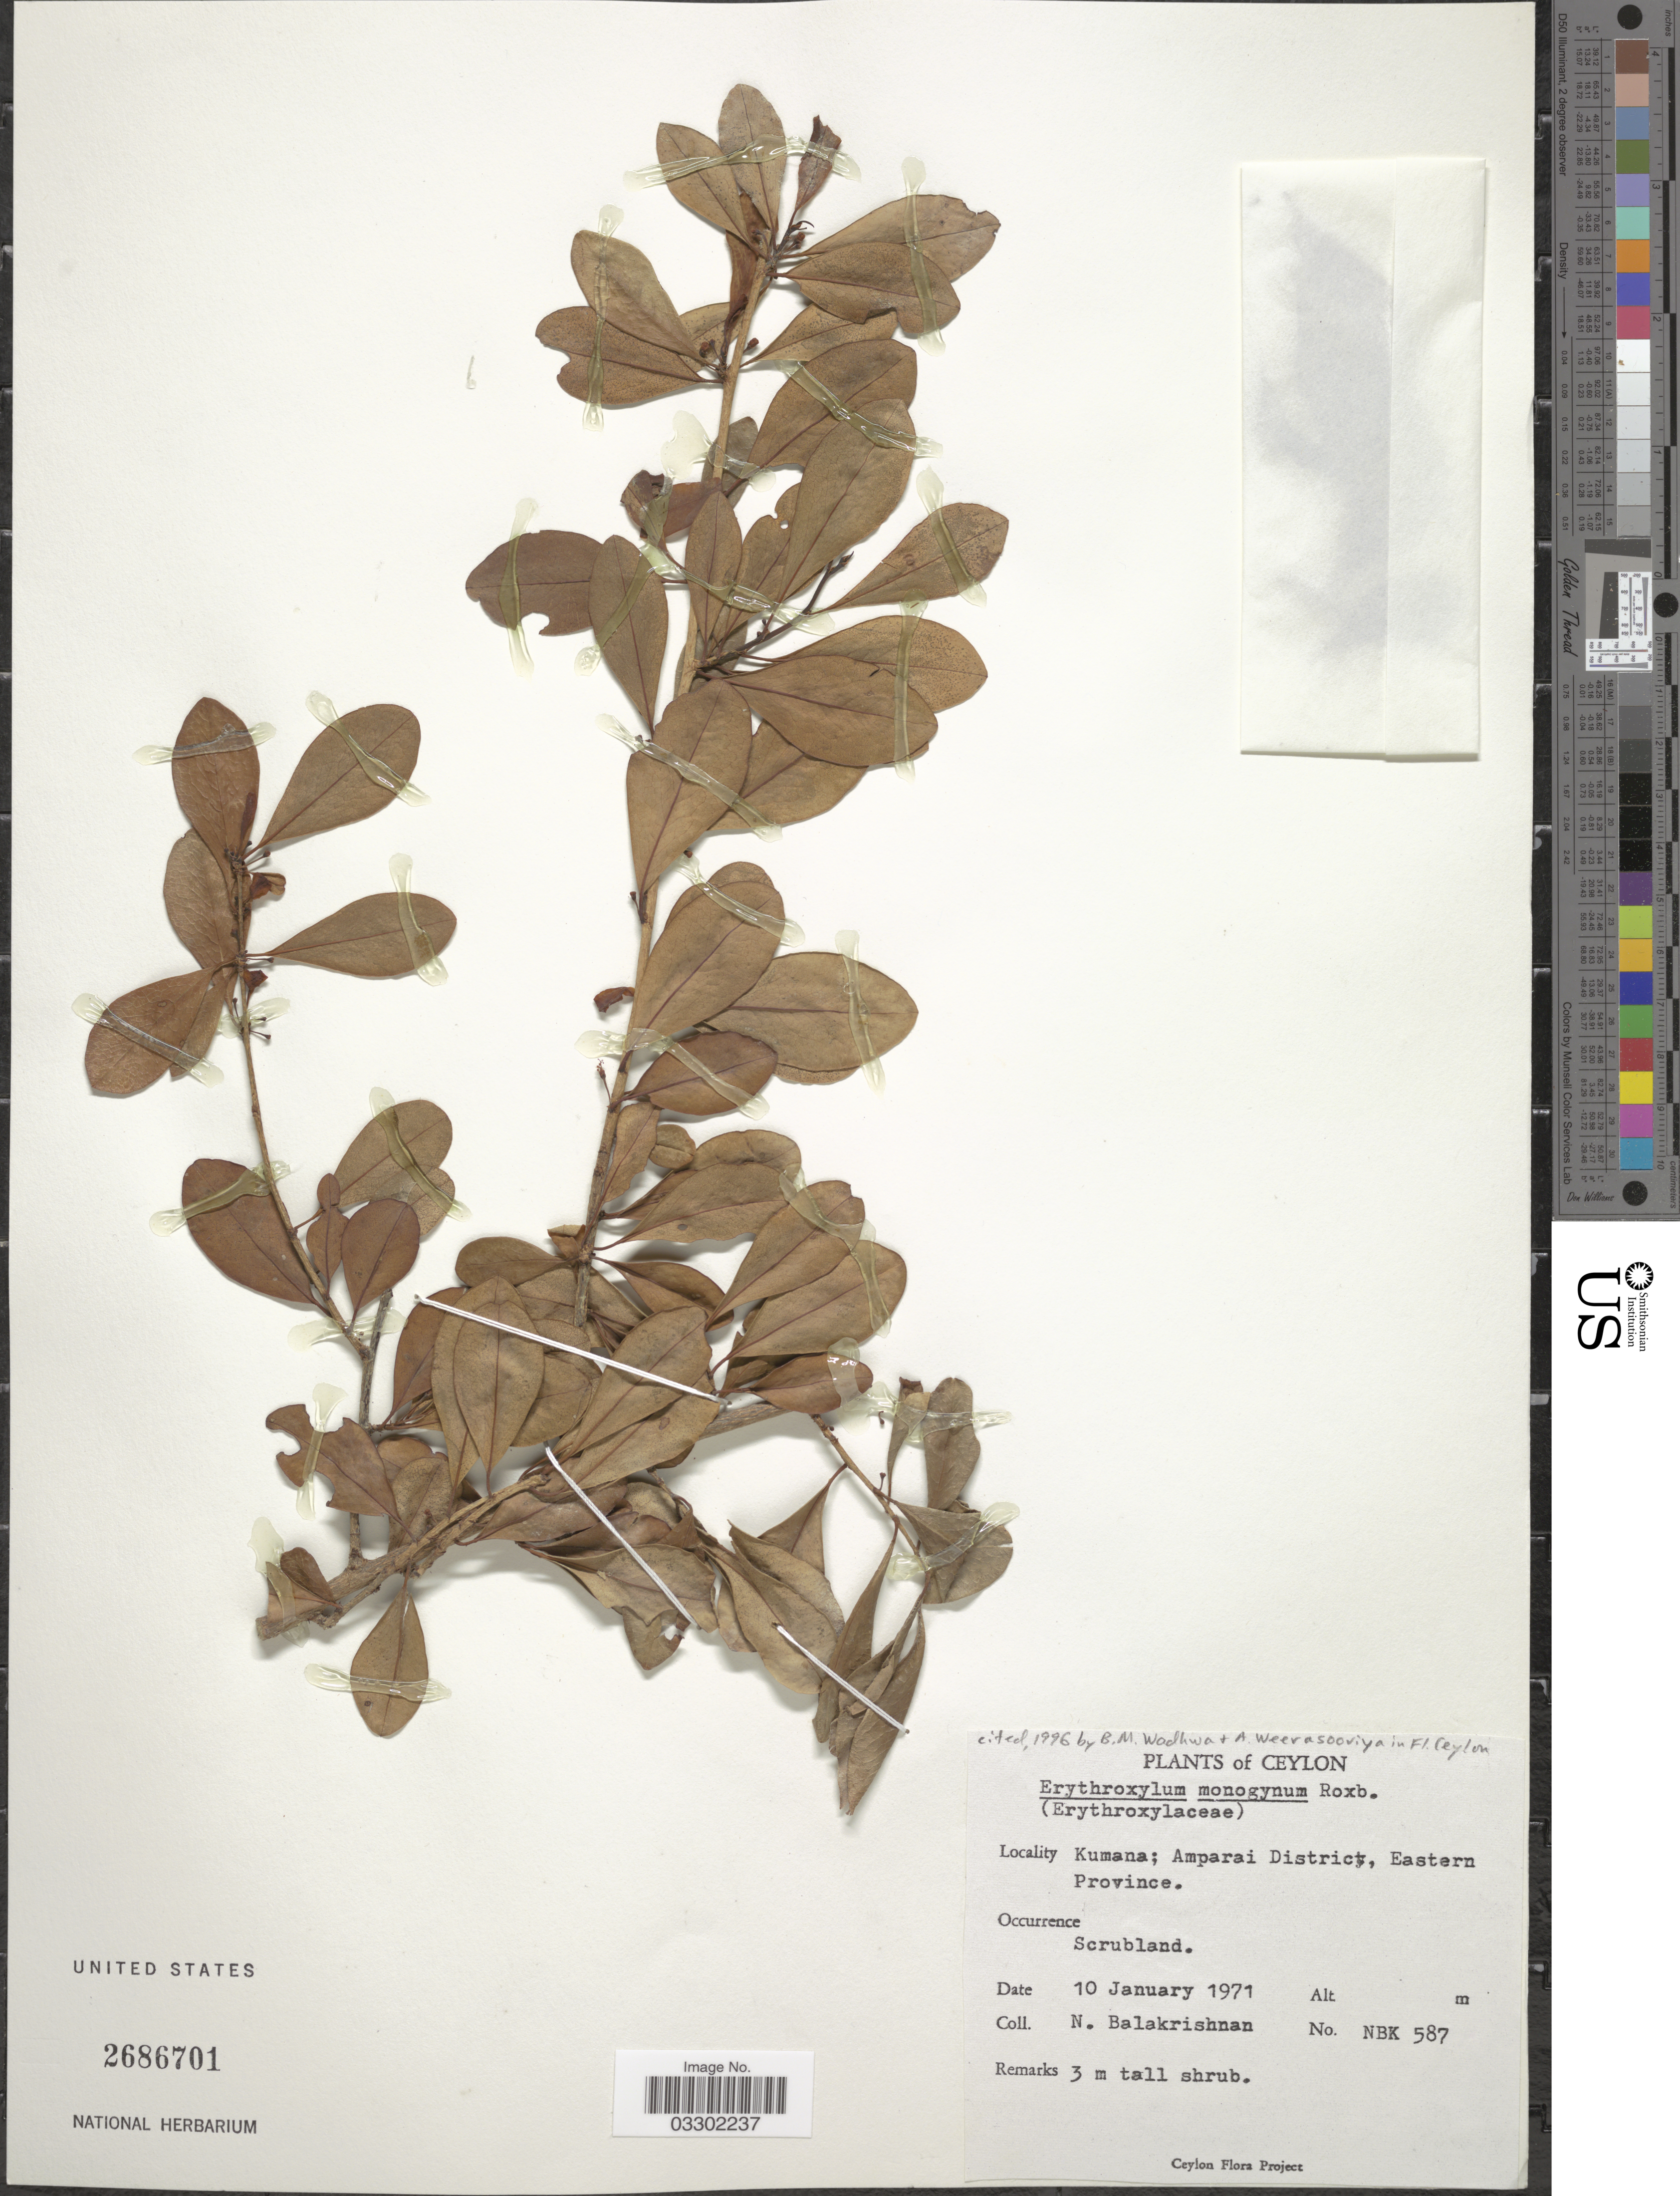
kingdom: Plantae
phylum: Tracheophyta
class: Magnoliopsida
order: Malpighiales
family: Erythroxylaceae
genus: Erythroxylum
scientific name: Erythroxylum monogynum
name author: Roxb.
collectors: N. Balakrishnan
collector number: NBK587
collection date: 1971-01-10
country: Sri Lanka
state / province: Eastern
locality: Ceylon, Kumana; Amparai District.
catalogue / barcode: US 2686701